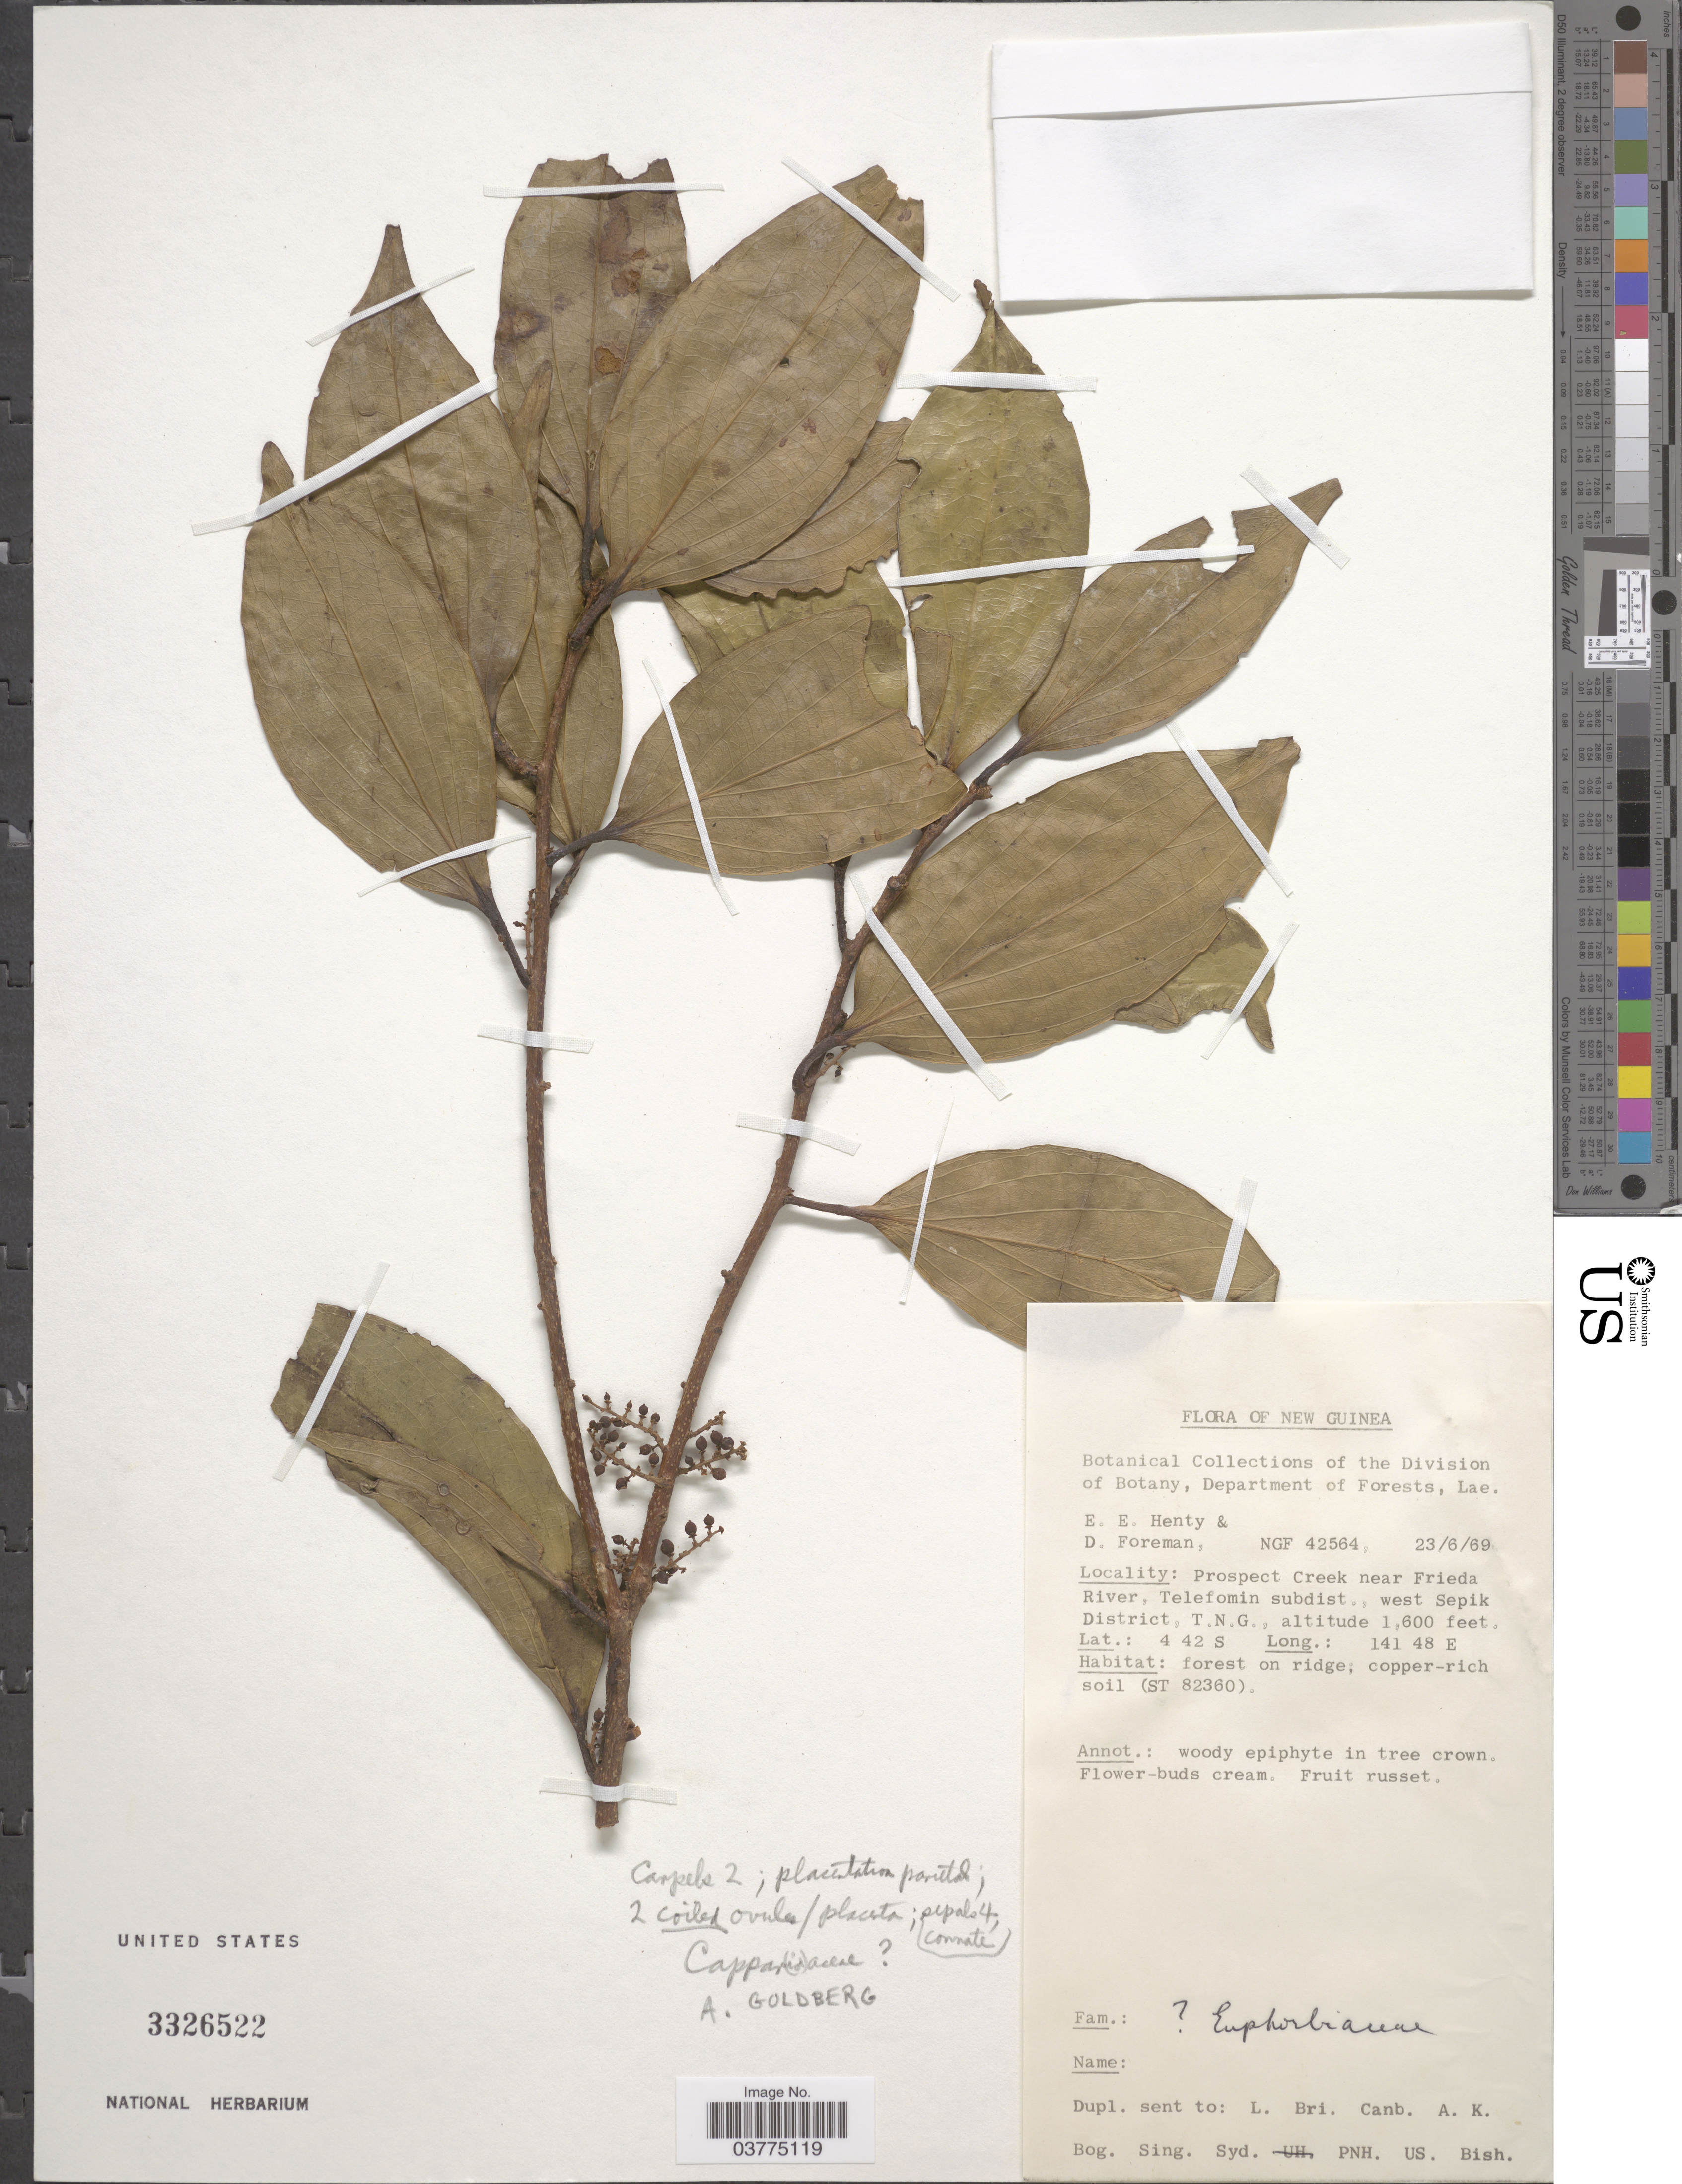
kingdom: Plantae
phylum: Tracheophyta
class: Magnoliopsida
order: Malpighiales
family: Salicaceae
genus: Xylosma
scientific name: Xylosma papuana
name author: Gilg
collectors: E. Henty & D. Foreman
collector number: NGF42564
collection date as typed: Transcribed d/m/y: 23/6/69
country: Papua New Guinea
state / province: Sandaun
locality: New Guinea. Prospect Creek near Frieda River, Telefomin subdist., west Sepik District, T.N.G.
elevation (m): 488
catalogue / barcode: US 3326522